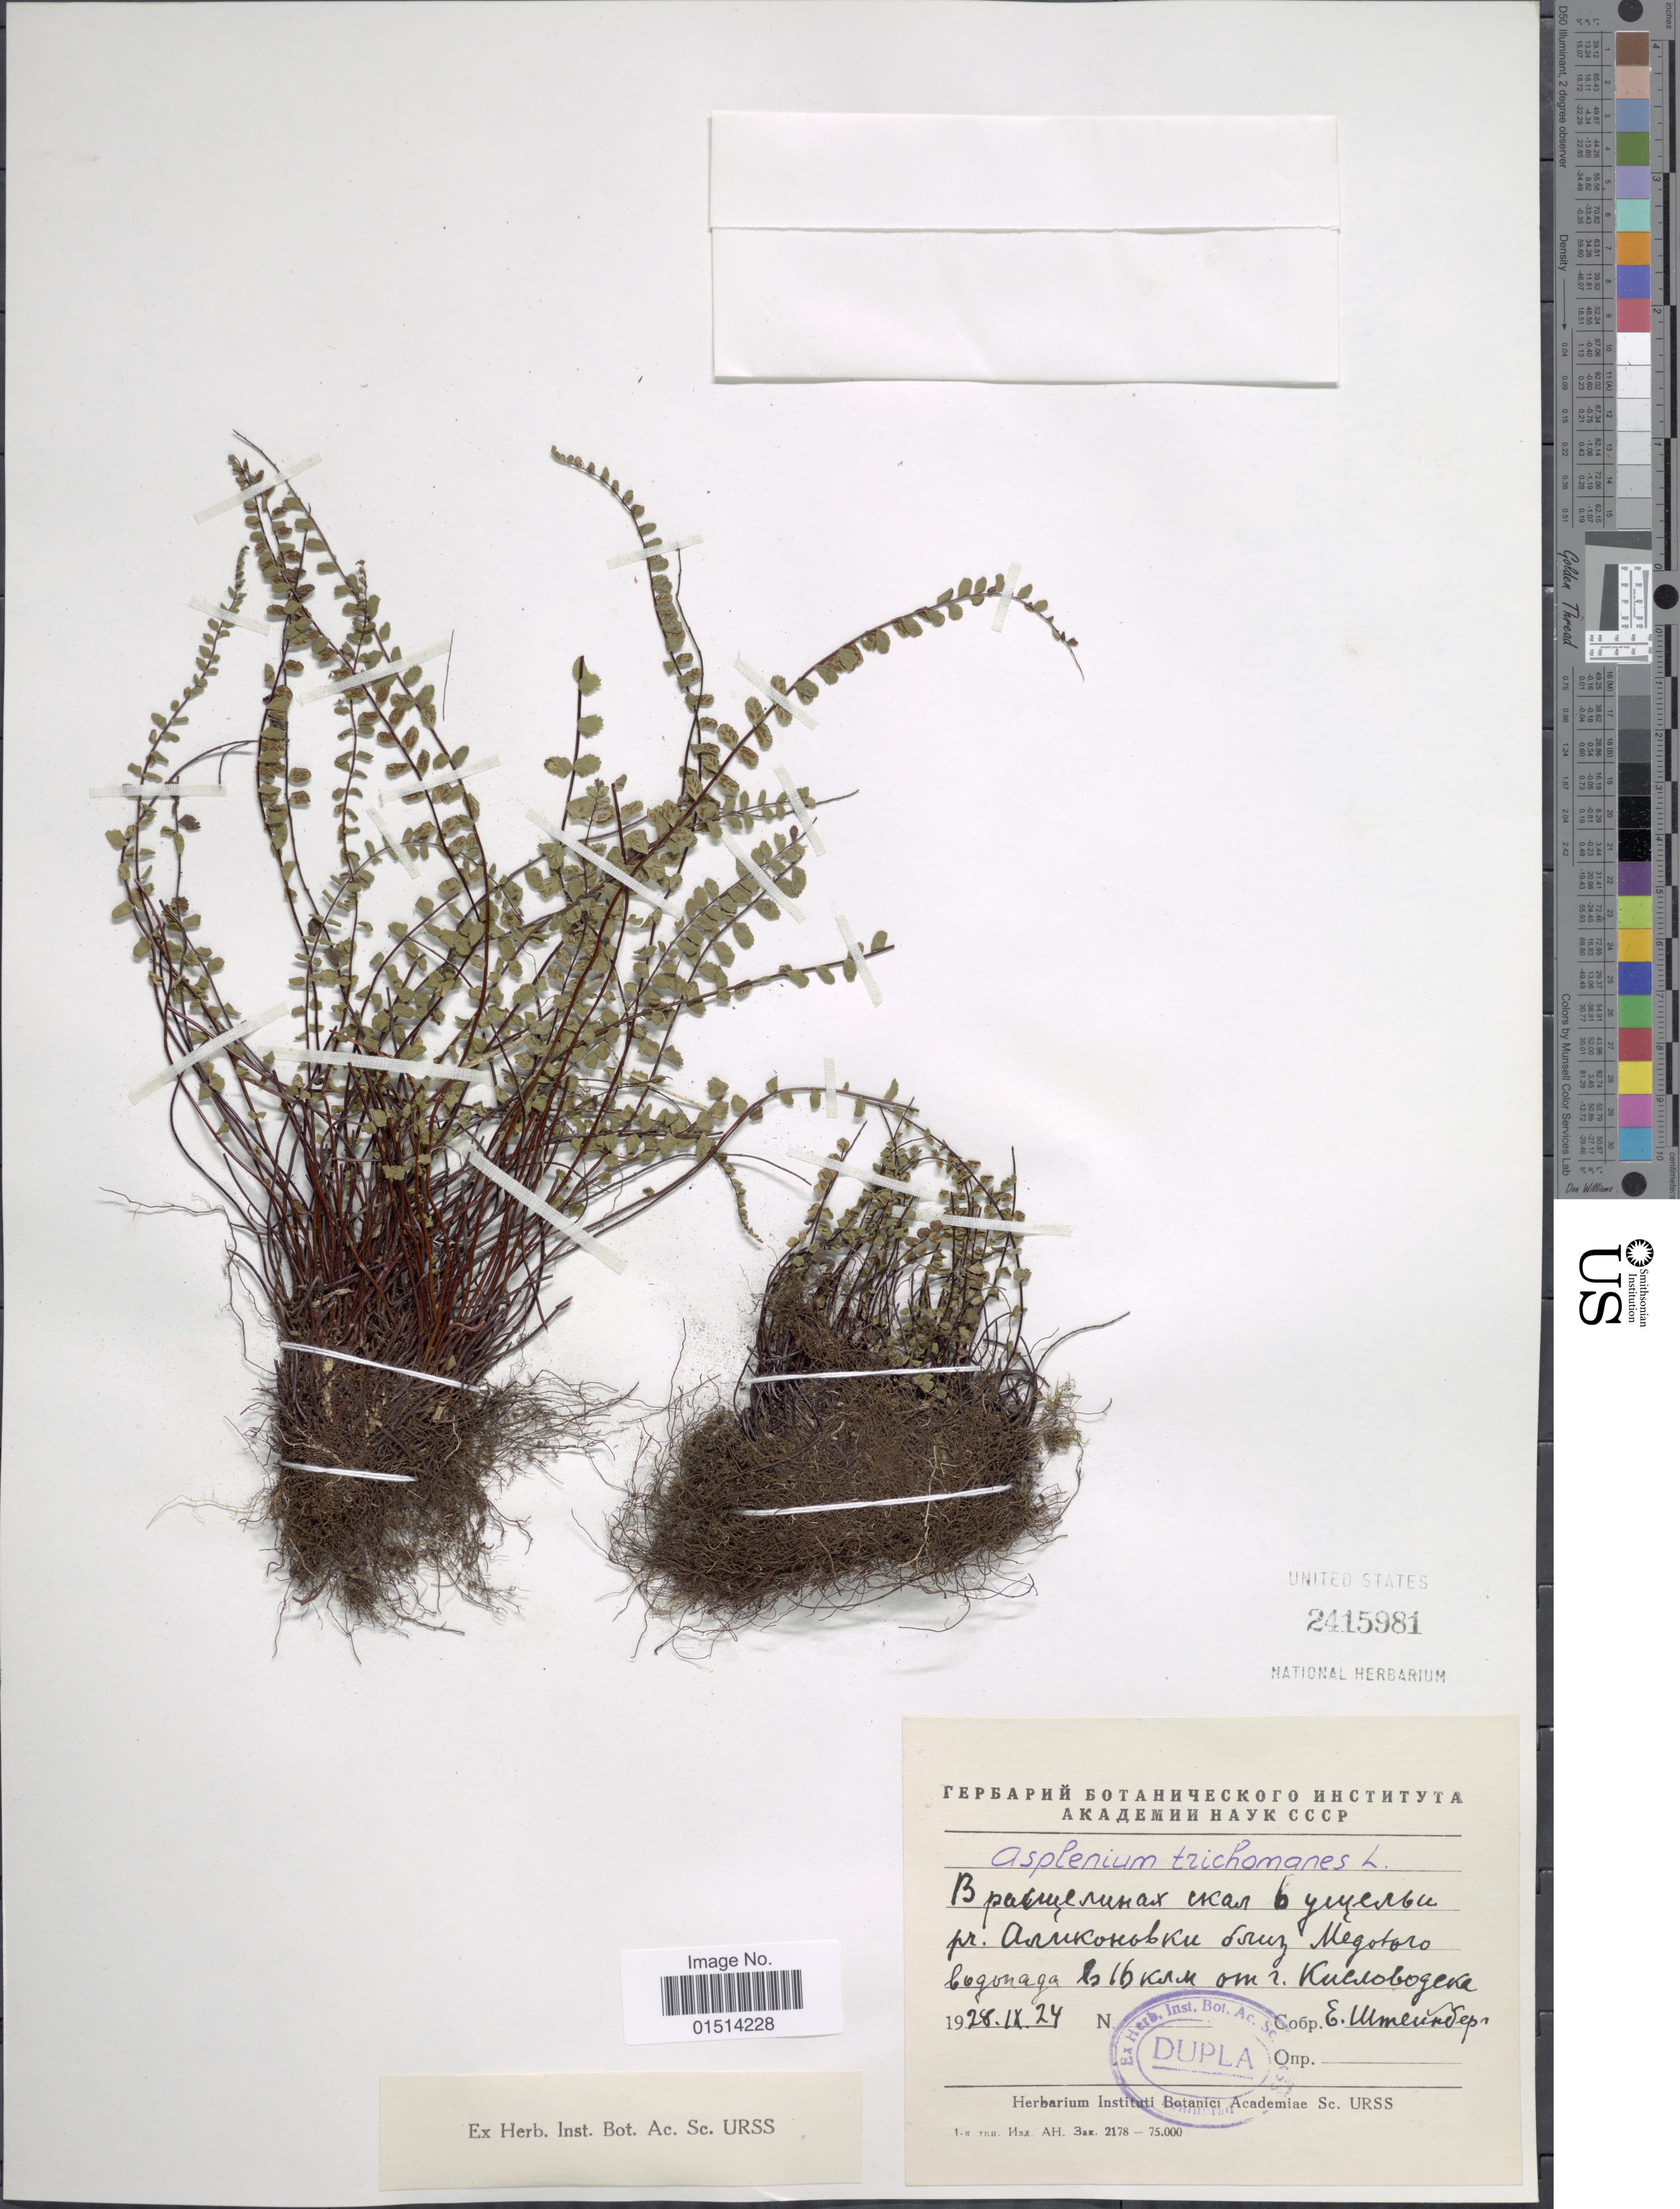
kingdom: Plantae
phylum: Tracheophyta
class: Polypodiopsida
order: Polypodiales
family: Aspleniaceae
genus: Asplenium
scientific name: Asplenium trichomanes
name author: L.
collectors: E. Shteinberg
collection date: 1928-09-24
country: Russian Federation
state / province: Stavropol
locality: River Alikonovka near Medovyy Waterfall, 16 km from Kislovodsk.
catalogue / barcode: US 2415981